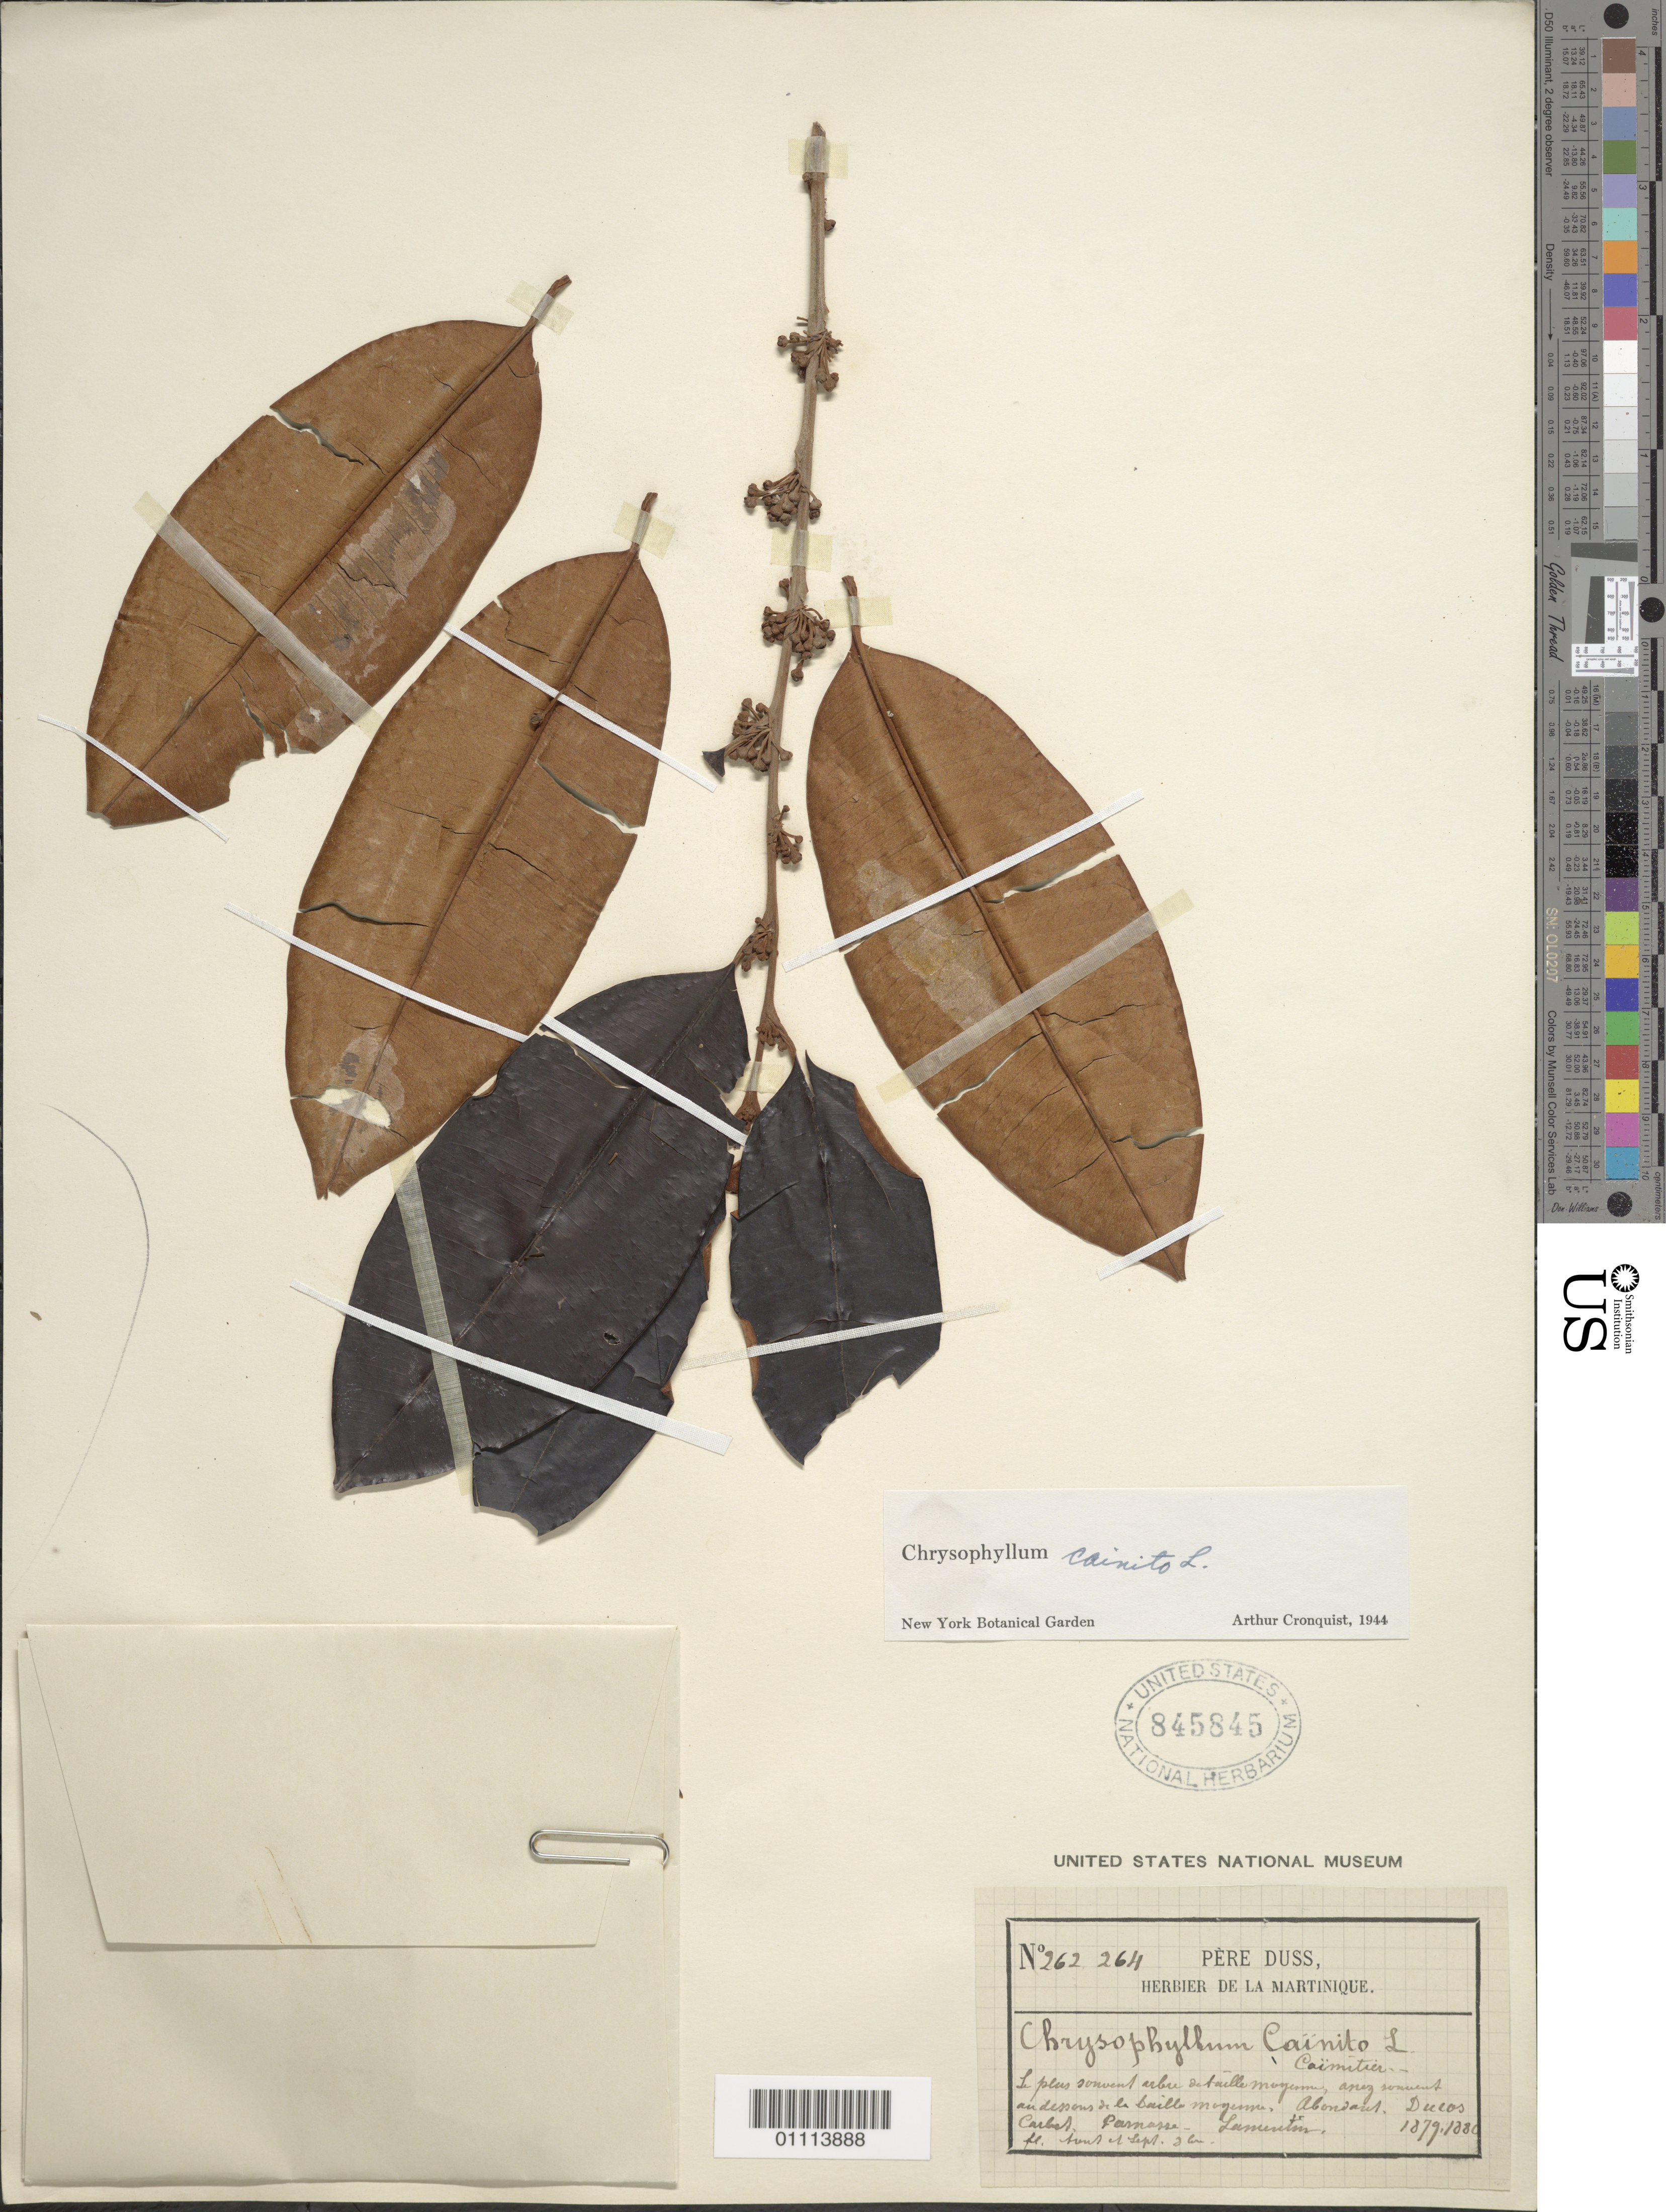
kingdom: Plantae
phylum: Tracheophyta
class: Magnoliopsida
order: Ericales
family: Sapotaceae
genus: Chrysophyllum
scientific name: Chrysophyllum cainito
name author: L.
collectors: Père Duss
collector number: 262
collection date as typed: Aug 1879 and Sep 1880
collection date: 1879-08,1880-09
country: Martinique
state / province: Fort-de-France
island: Martinique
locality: Ducos, Carbet, Parnasse, Lamentin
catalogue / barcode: US 845845